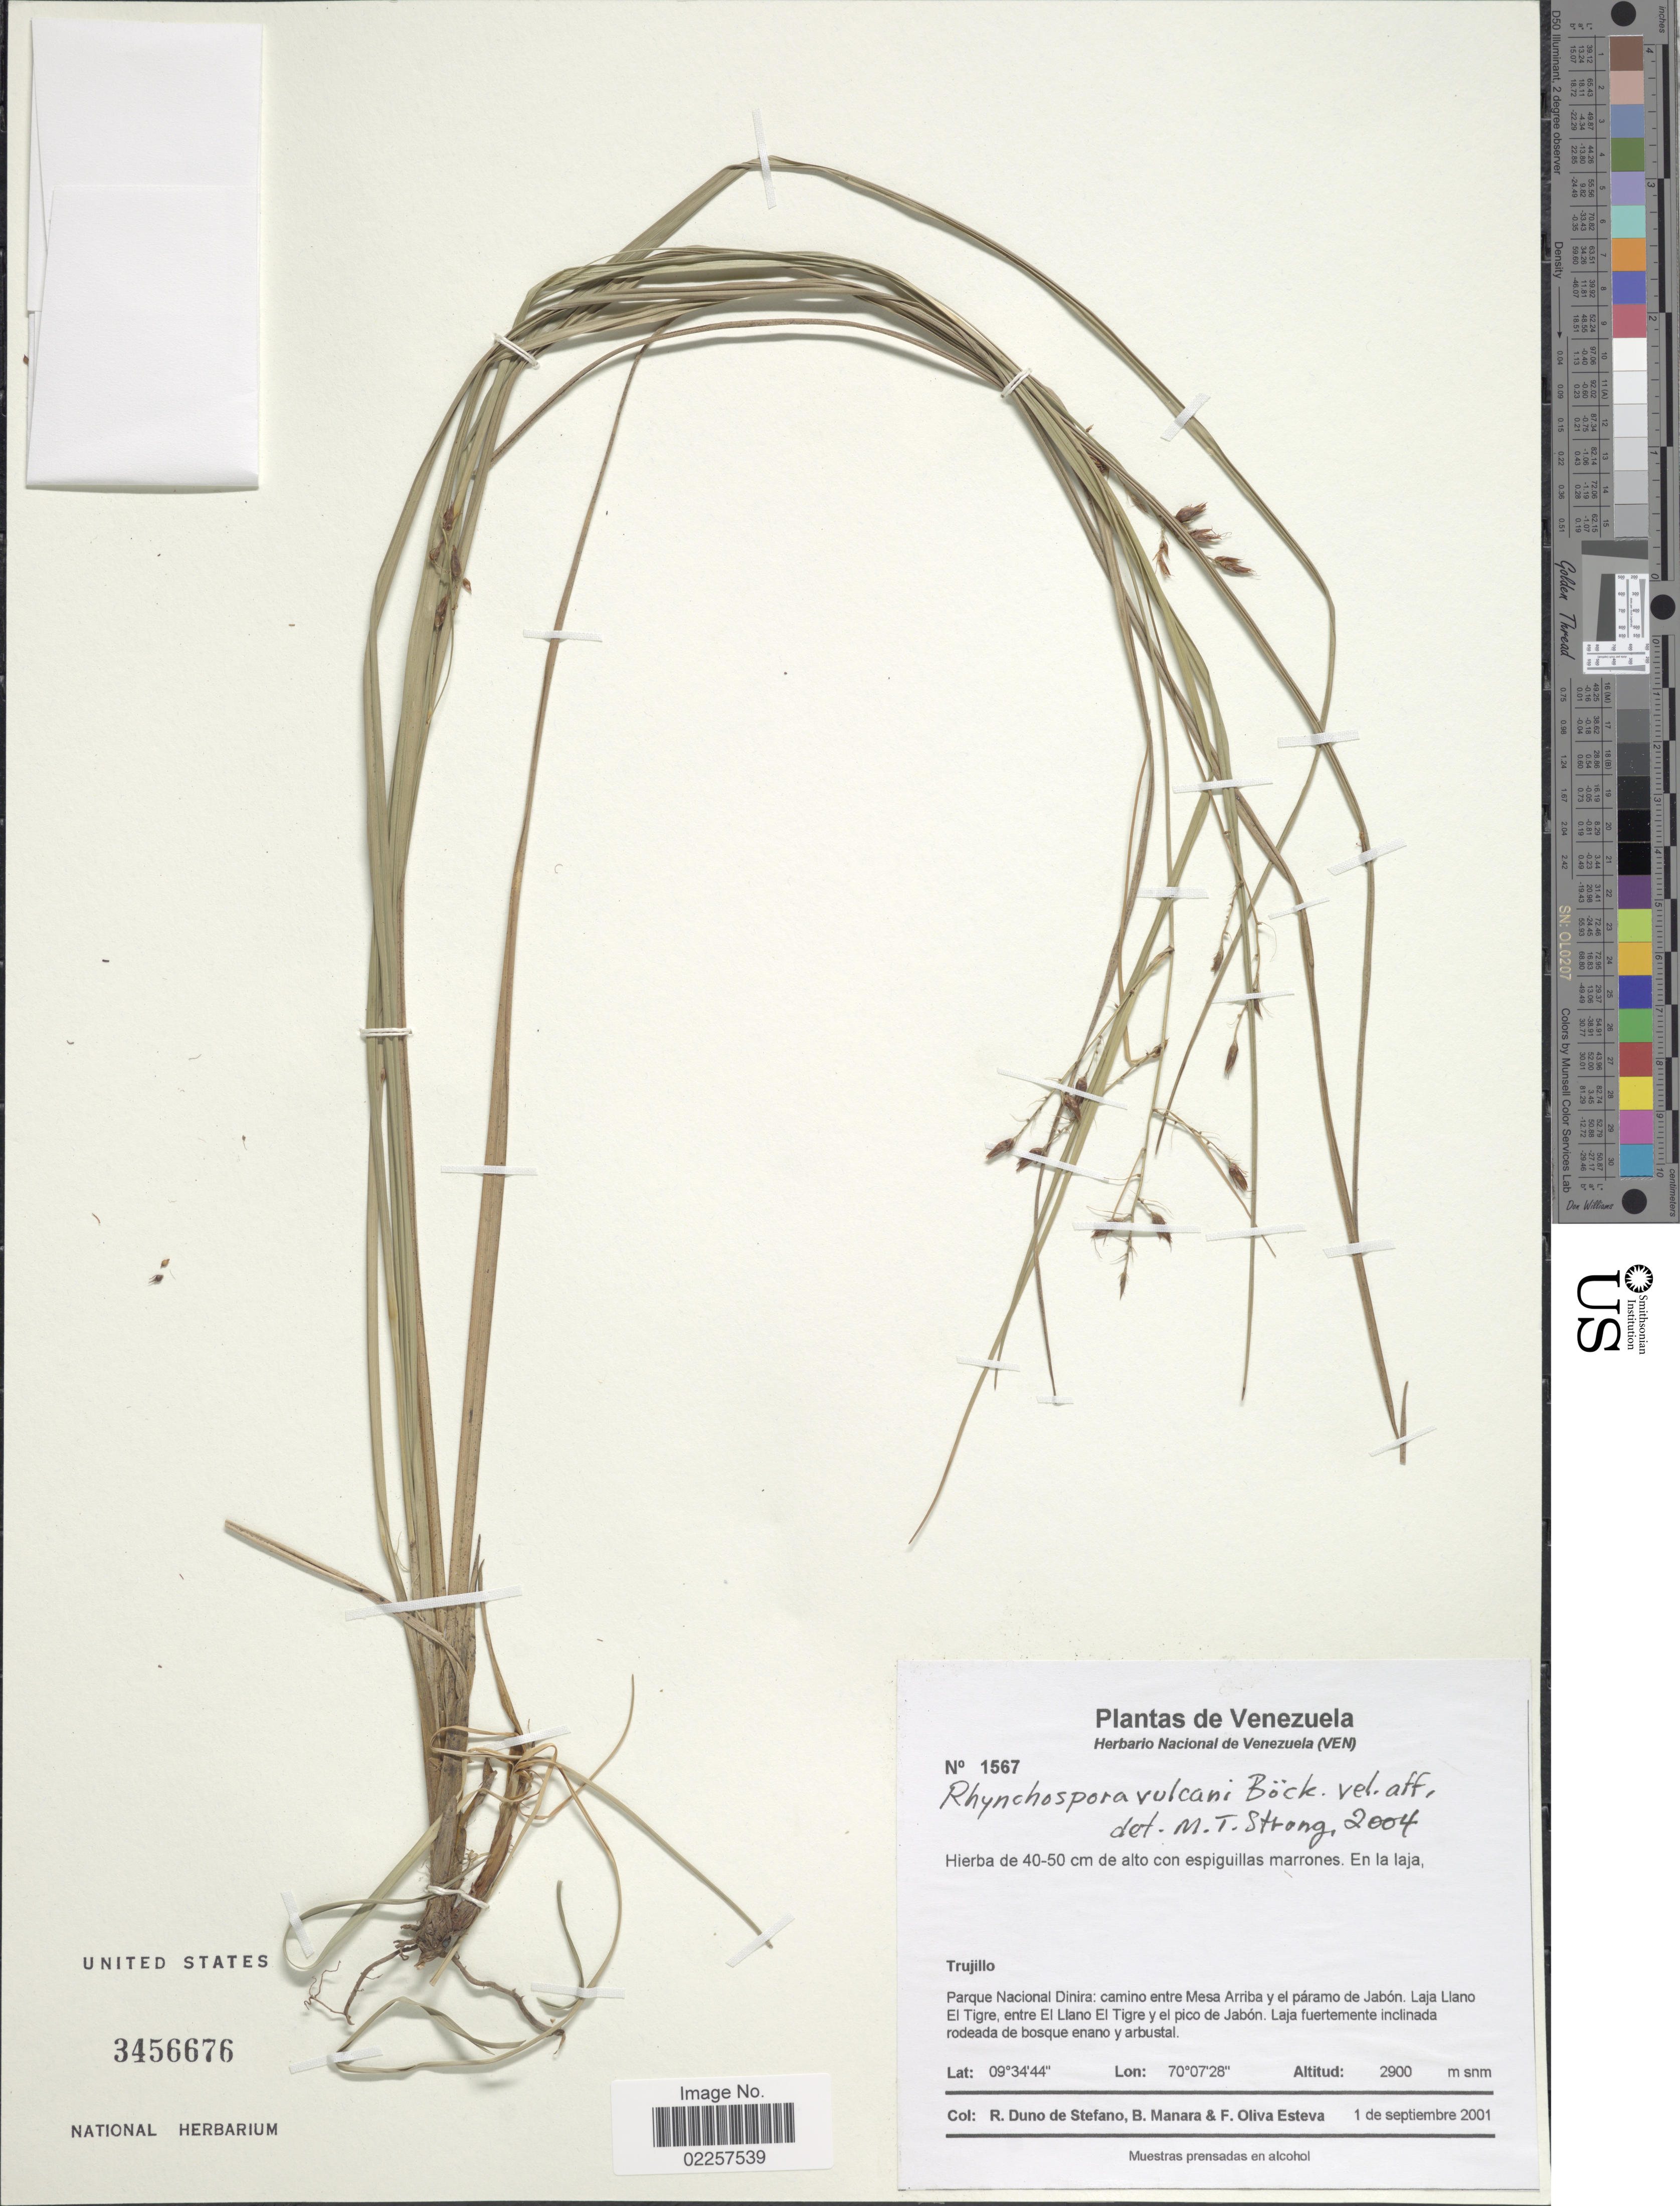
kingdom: Plantae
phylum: Tracheophyta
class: Liliopsida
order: Poales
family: Cyperaceae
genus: Rhynchospora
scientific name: Rhynchospora vulcani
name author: Boeckeler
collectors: R. Duno de Stefano, B. Manara & F. Oliva-Esteva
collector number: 1567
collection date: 2001-09-01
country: Venezuela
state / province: Trujillo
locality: Parque Nactional Dinira: camino entre Mesa Arriba y el paramo de Jabon, Laka Llano El Tigre, entre El Tigre y el pico de Jabon, Lja fuertemente inclinada rodeada de bosque enano y arbustal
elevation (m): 2900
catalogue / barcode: US 3456676